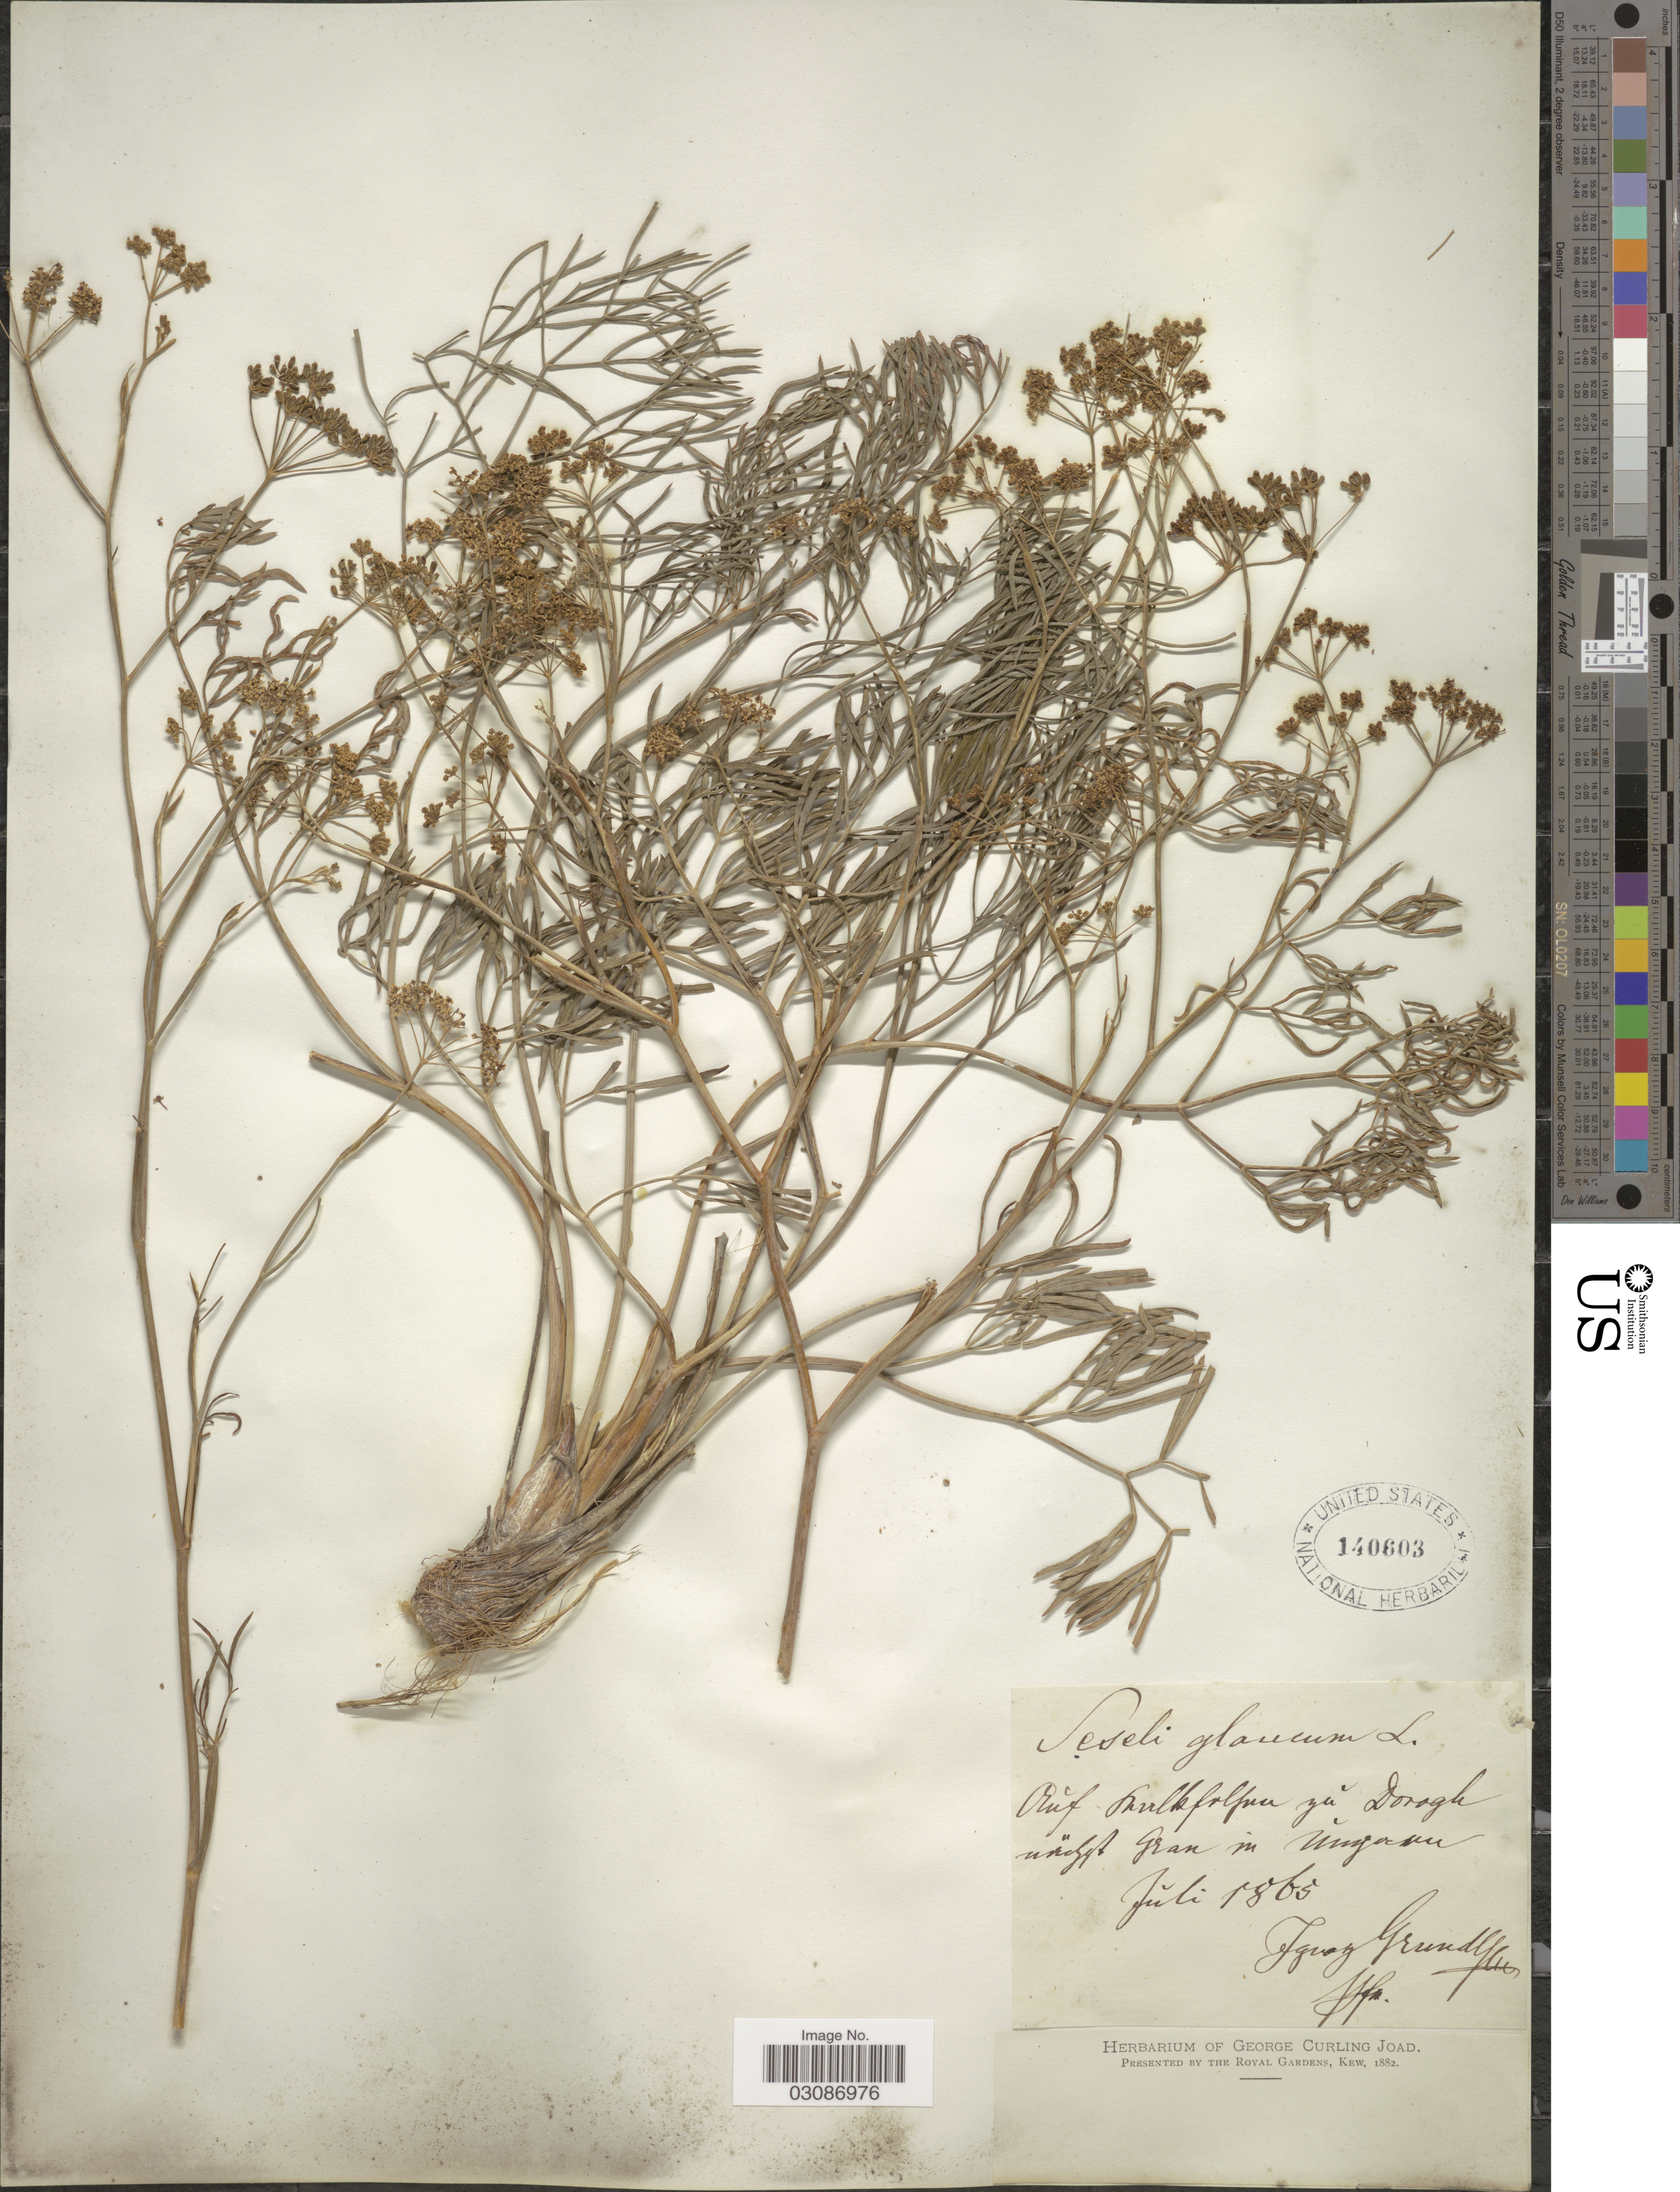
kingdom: Plantae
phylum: Tracheophyta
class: Magnoliopsida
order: Apiales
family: Apiaceae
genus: Seseli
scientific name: Seseli glaucum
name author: L.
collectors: I. Grundl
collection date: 1865-07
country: Hungary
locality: Auf Kalkfelsen zu Doragh under [interpreted] Gran in Ungarn.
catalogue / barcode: US 140603